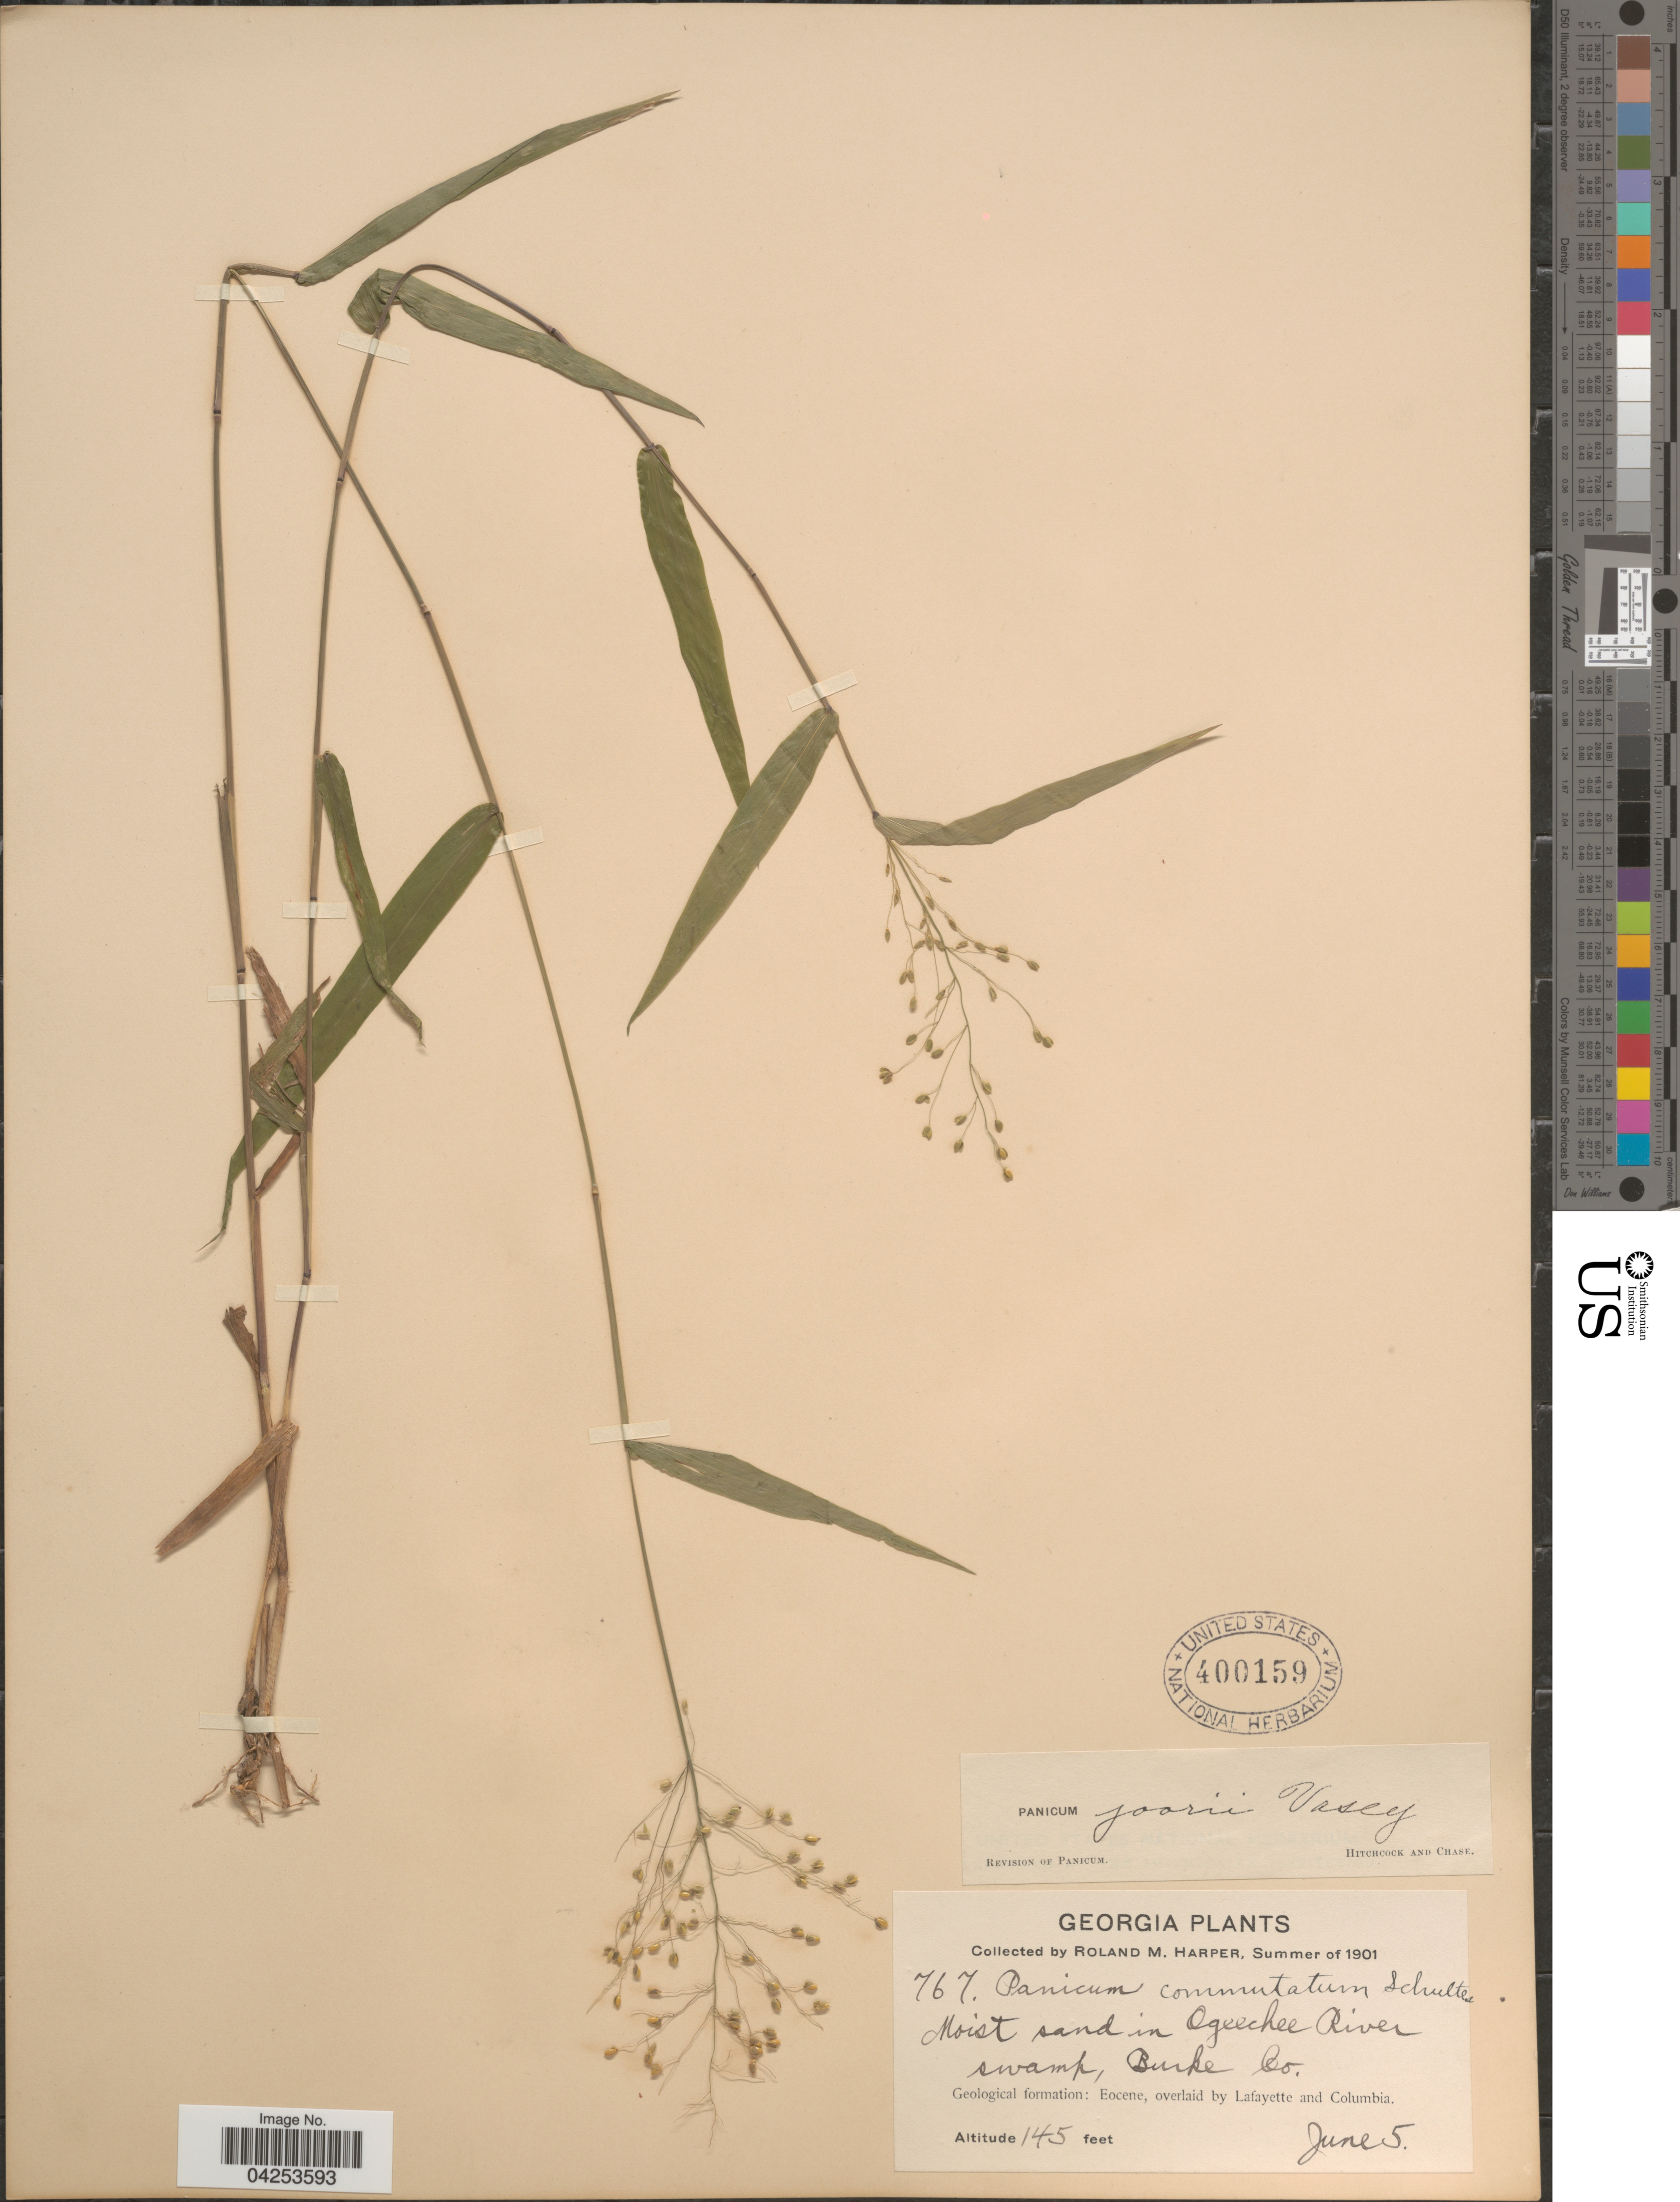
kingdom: Plantae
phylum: Tracheophyta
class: Liliopsida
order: Poales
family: Poaceae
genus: Dichanthelium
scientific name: Dichanthelium commutatum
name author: (Schult.) Gould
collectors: R. M. Harper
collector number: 767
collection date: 1901-06-05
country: United States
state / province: Georgia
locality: Moist sand in Ogeechee River swamp, Burke Co. Geological formation: Eocene, overlaid by Lafayette and Columbia.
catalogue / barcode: US 400159